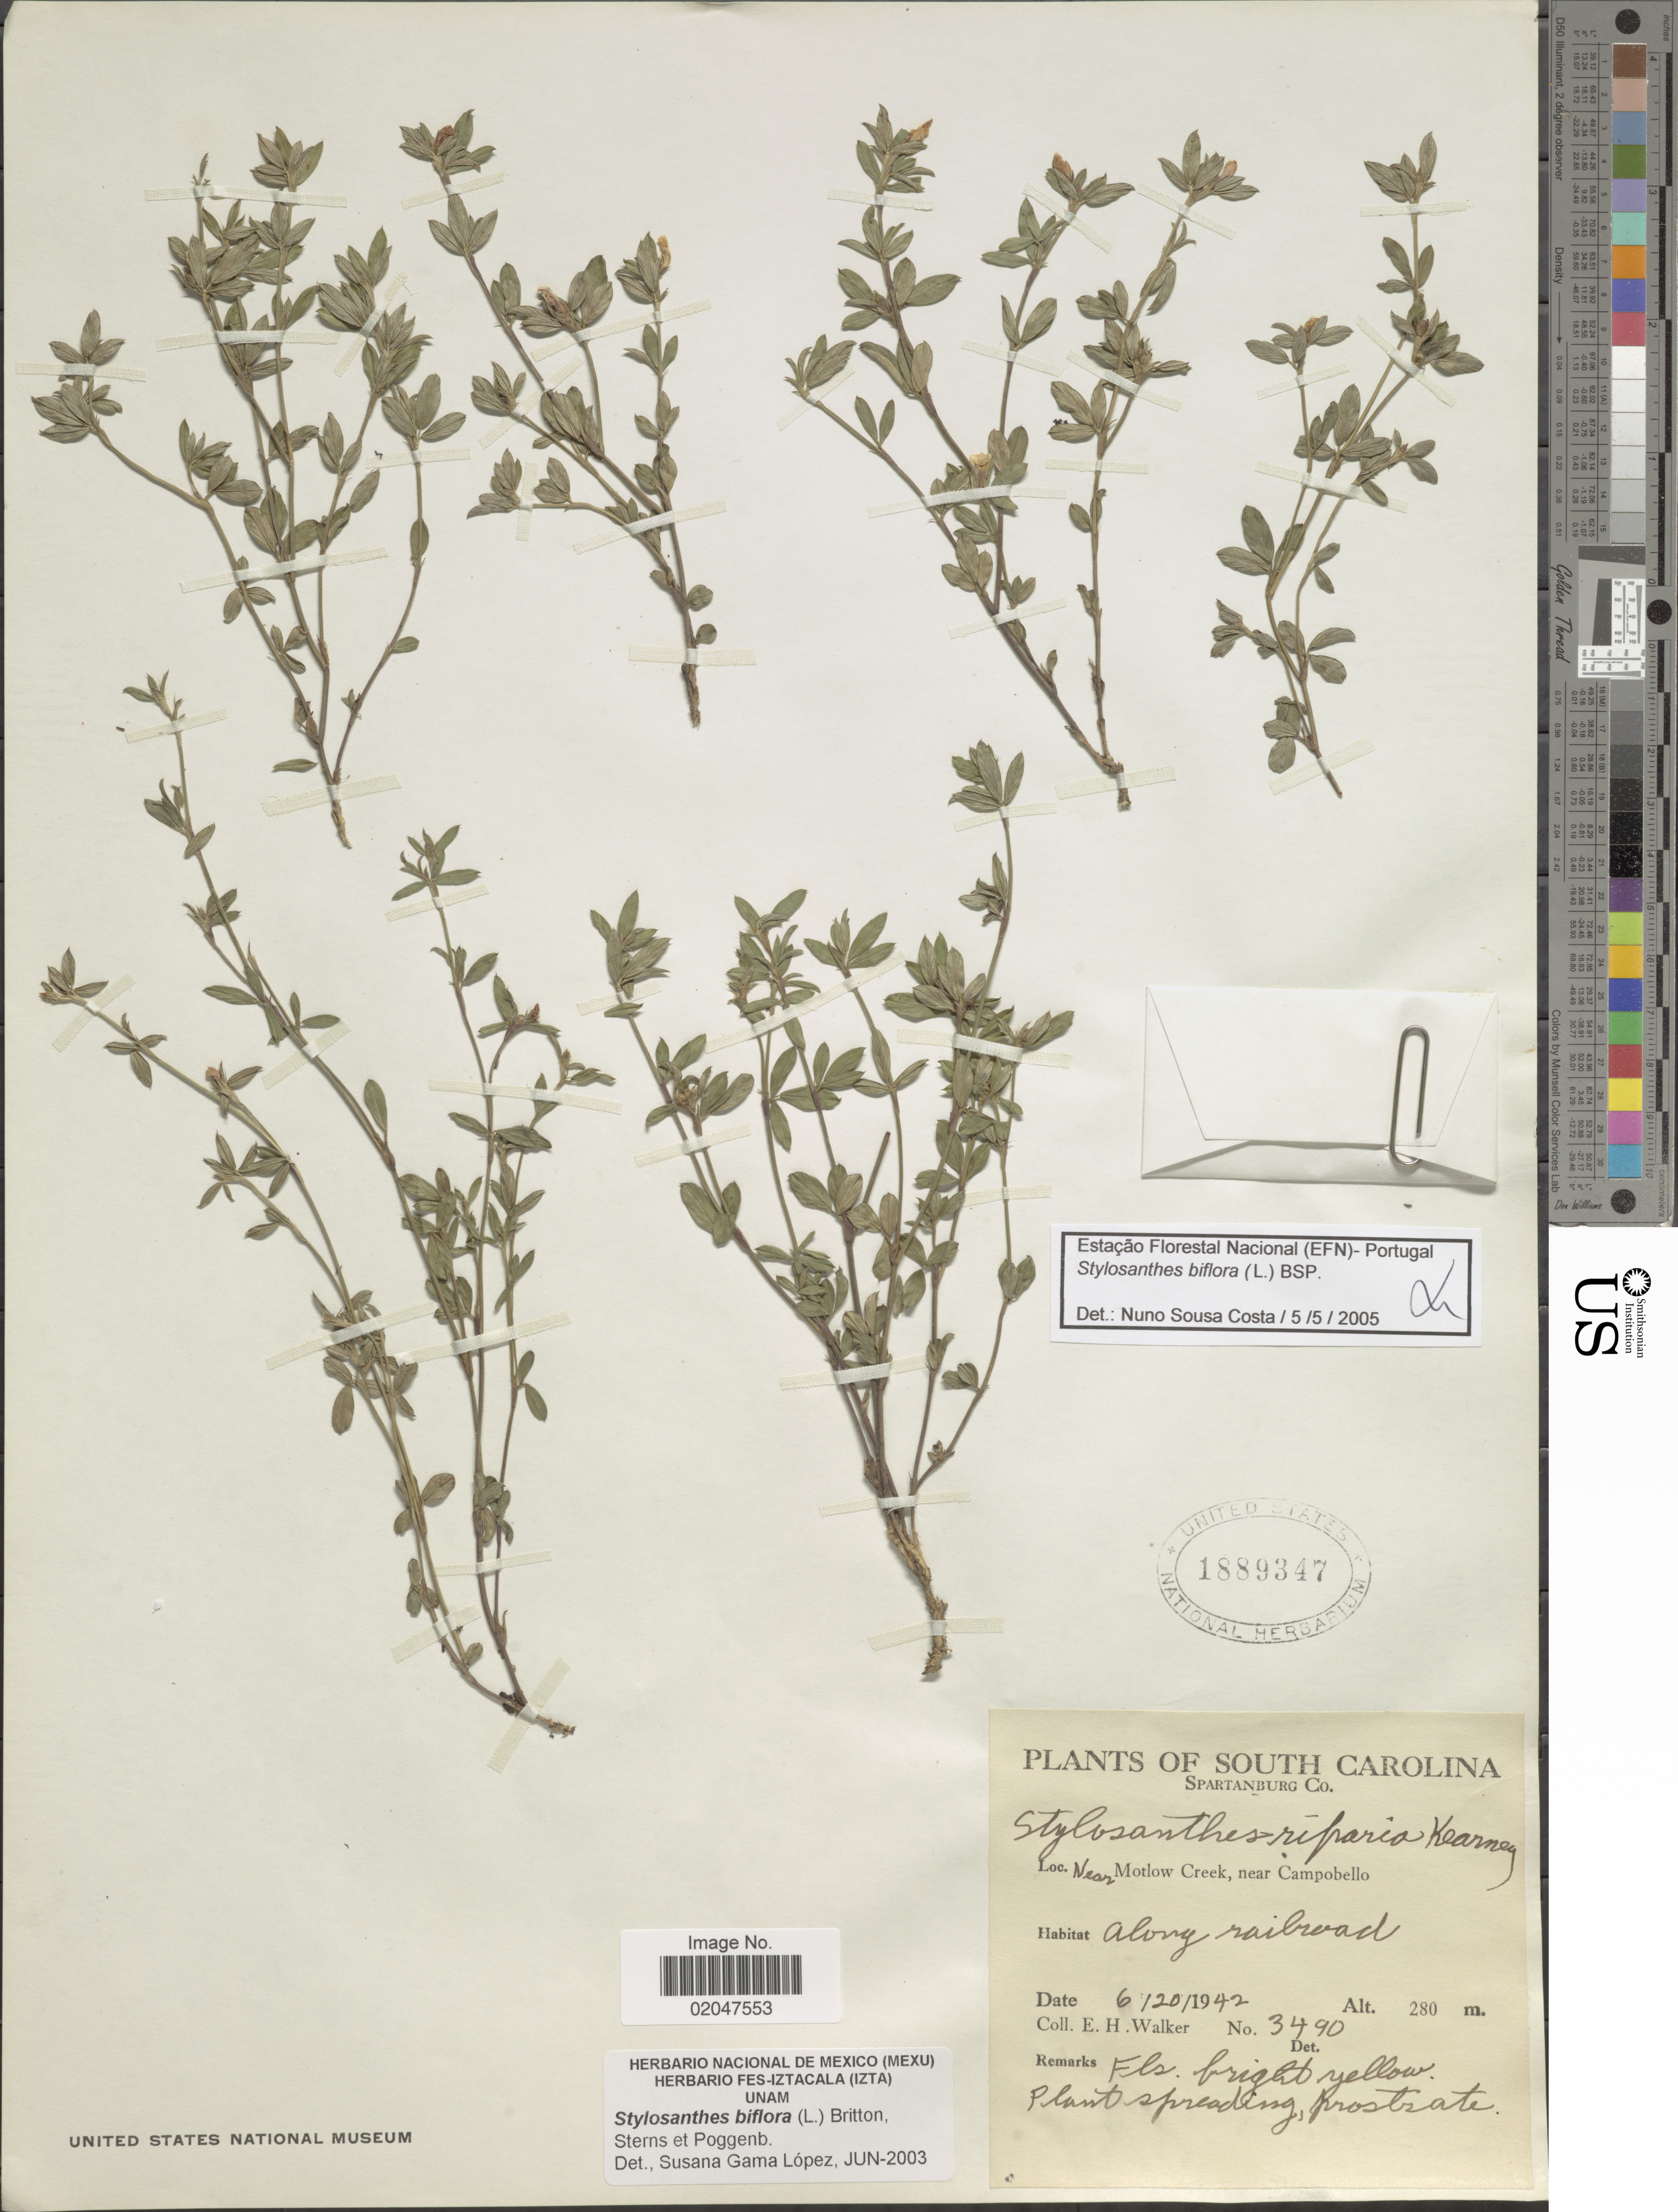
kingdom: Plantae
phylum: Tracheophyta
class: Magnoliopsida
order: Fabales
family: Fabaceae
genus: Stylosanthes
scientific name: Stylosanthes biflora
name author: (L.) Britton et al.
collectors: E. H. Walker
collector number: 3490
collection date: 1942-06-20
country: United States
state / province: South Carolina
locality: Spartanburg Co., near Motlow Creek, near Campobello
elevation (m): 280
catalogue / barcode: US 1889347